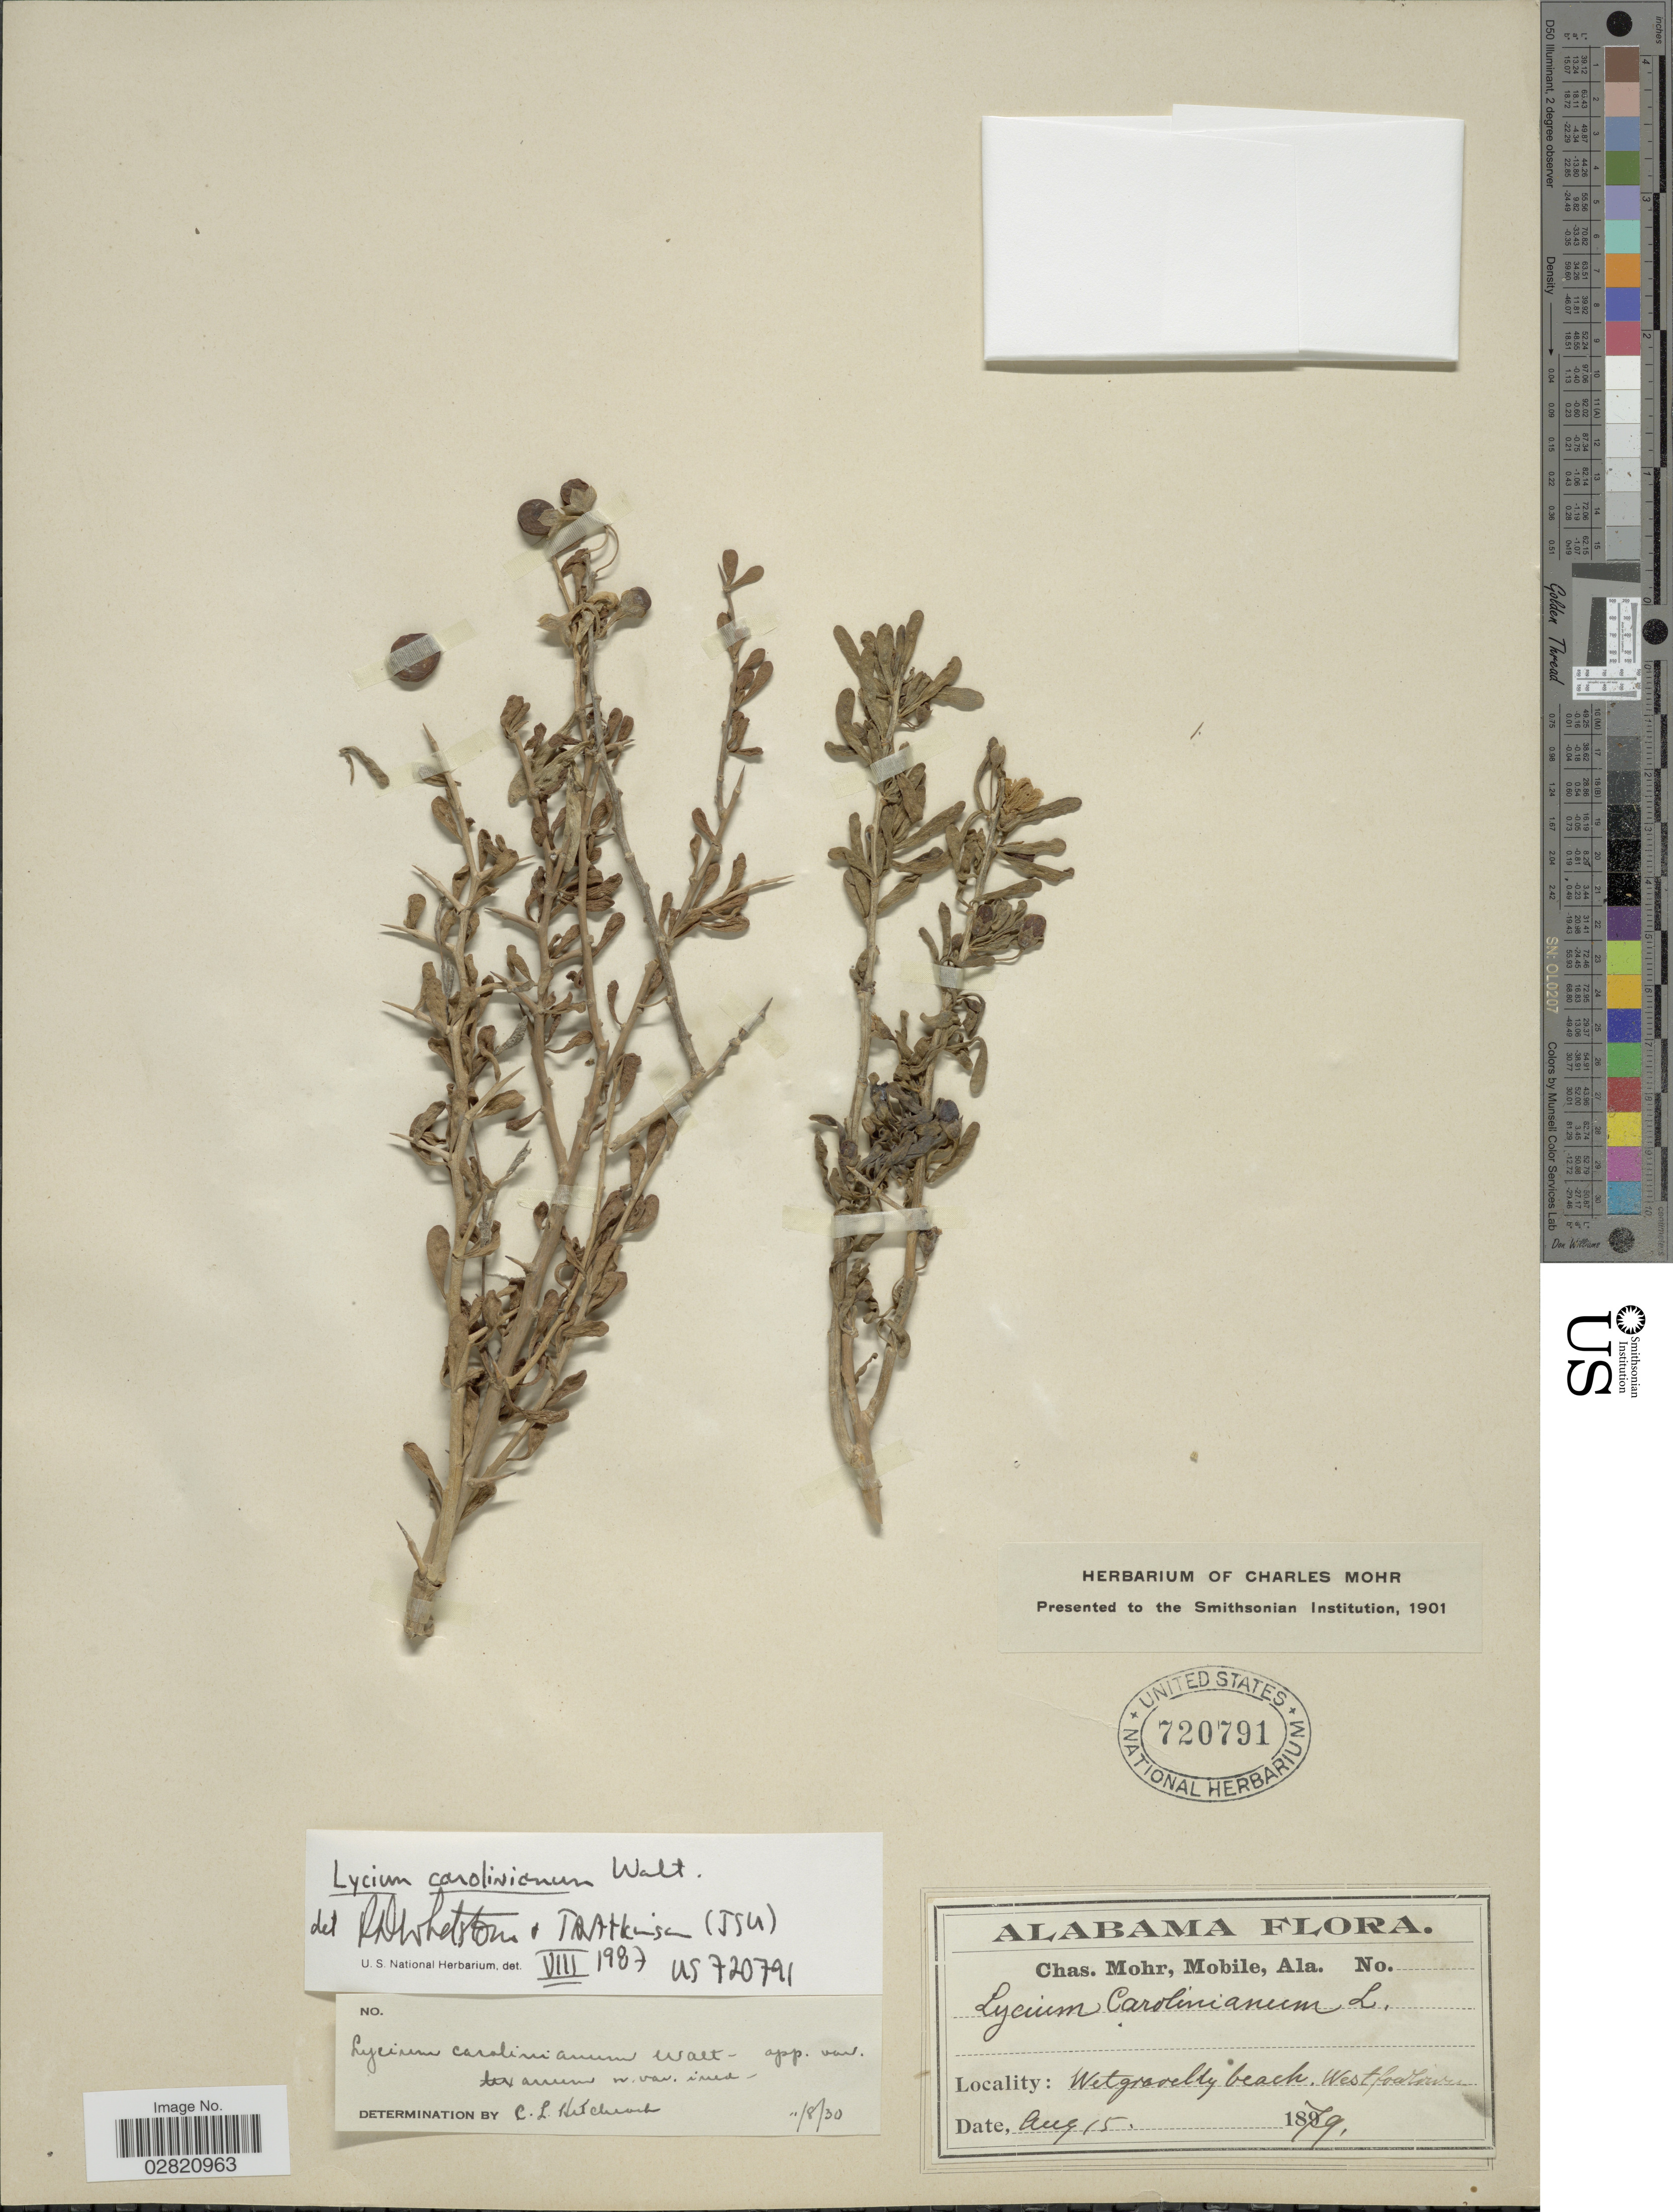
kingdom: Plantae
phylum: Tracheophyta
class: Magnoliopsida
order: Solanales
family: Solanaceae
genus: Lycium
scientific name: Lycium carolinianum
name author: Walter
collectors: Mohr, C. T. (herbarium)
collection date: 1879-08-15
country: United States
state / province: Alabama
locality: West fowl river.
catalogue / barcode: US 720791